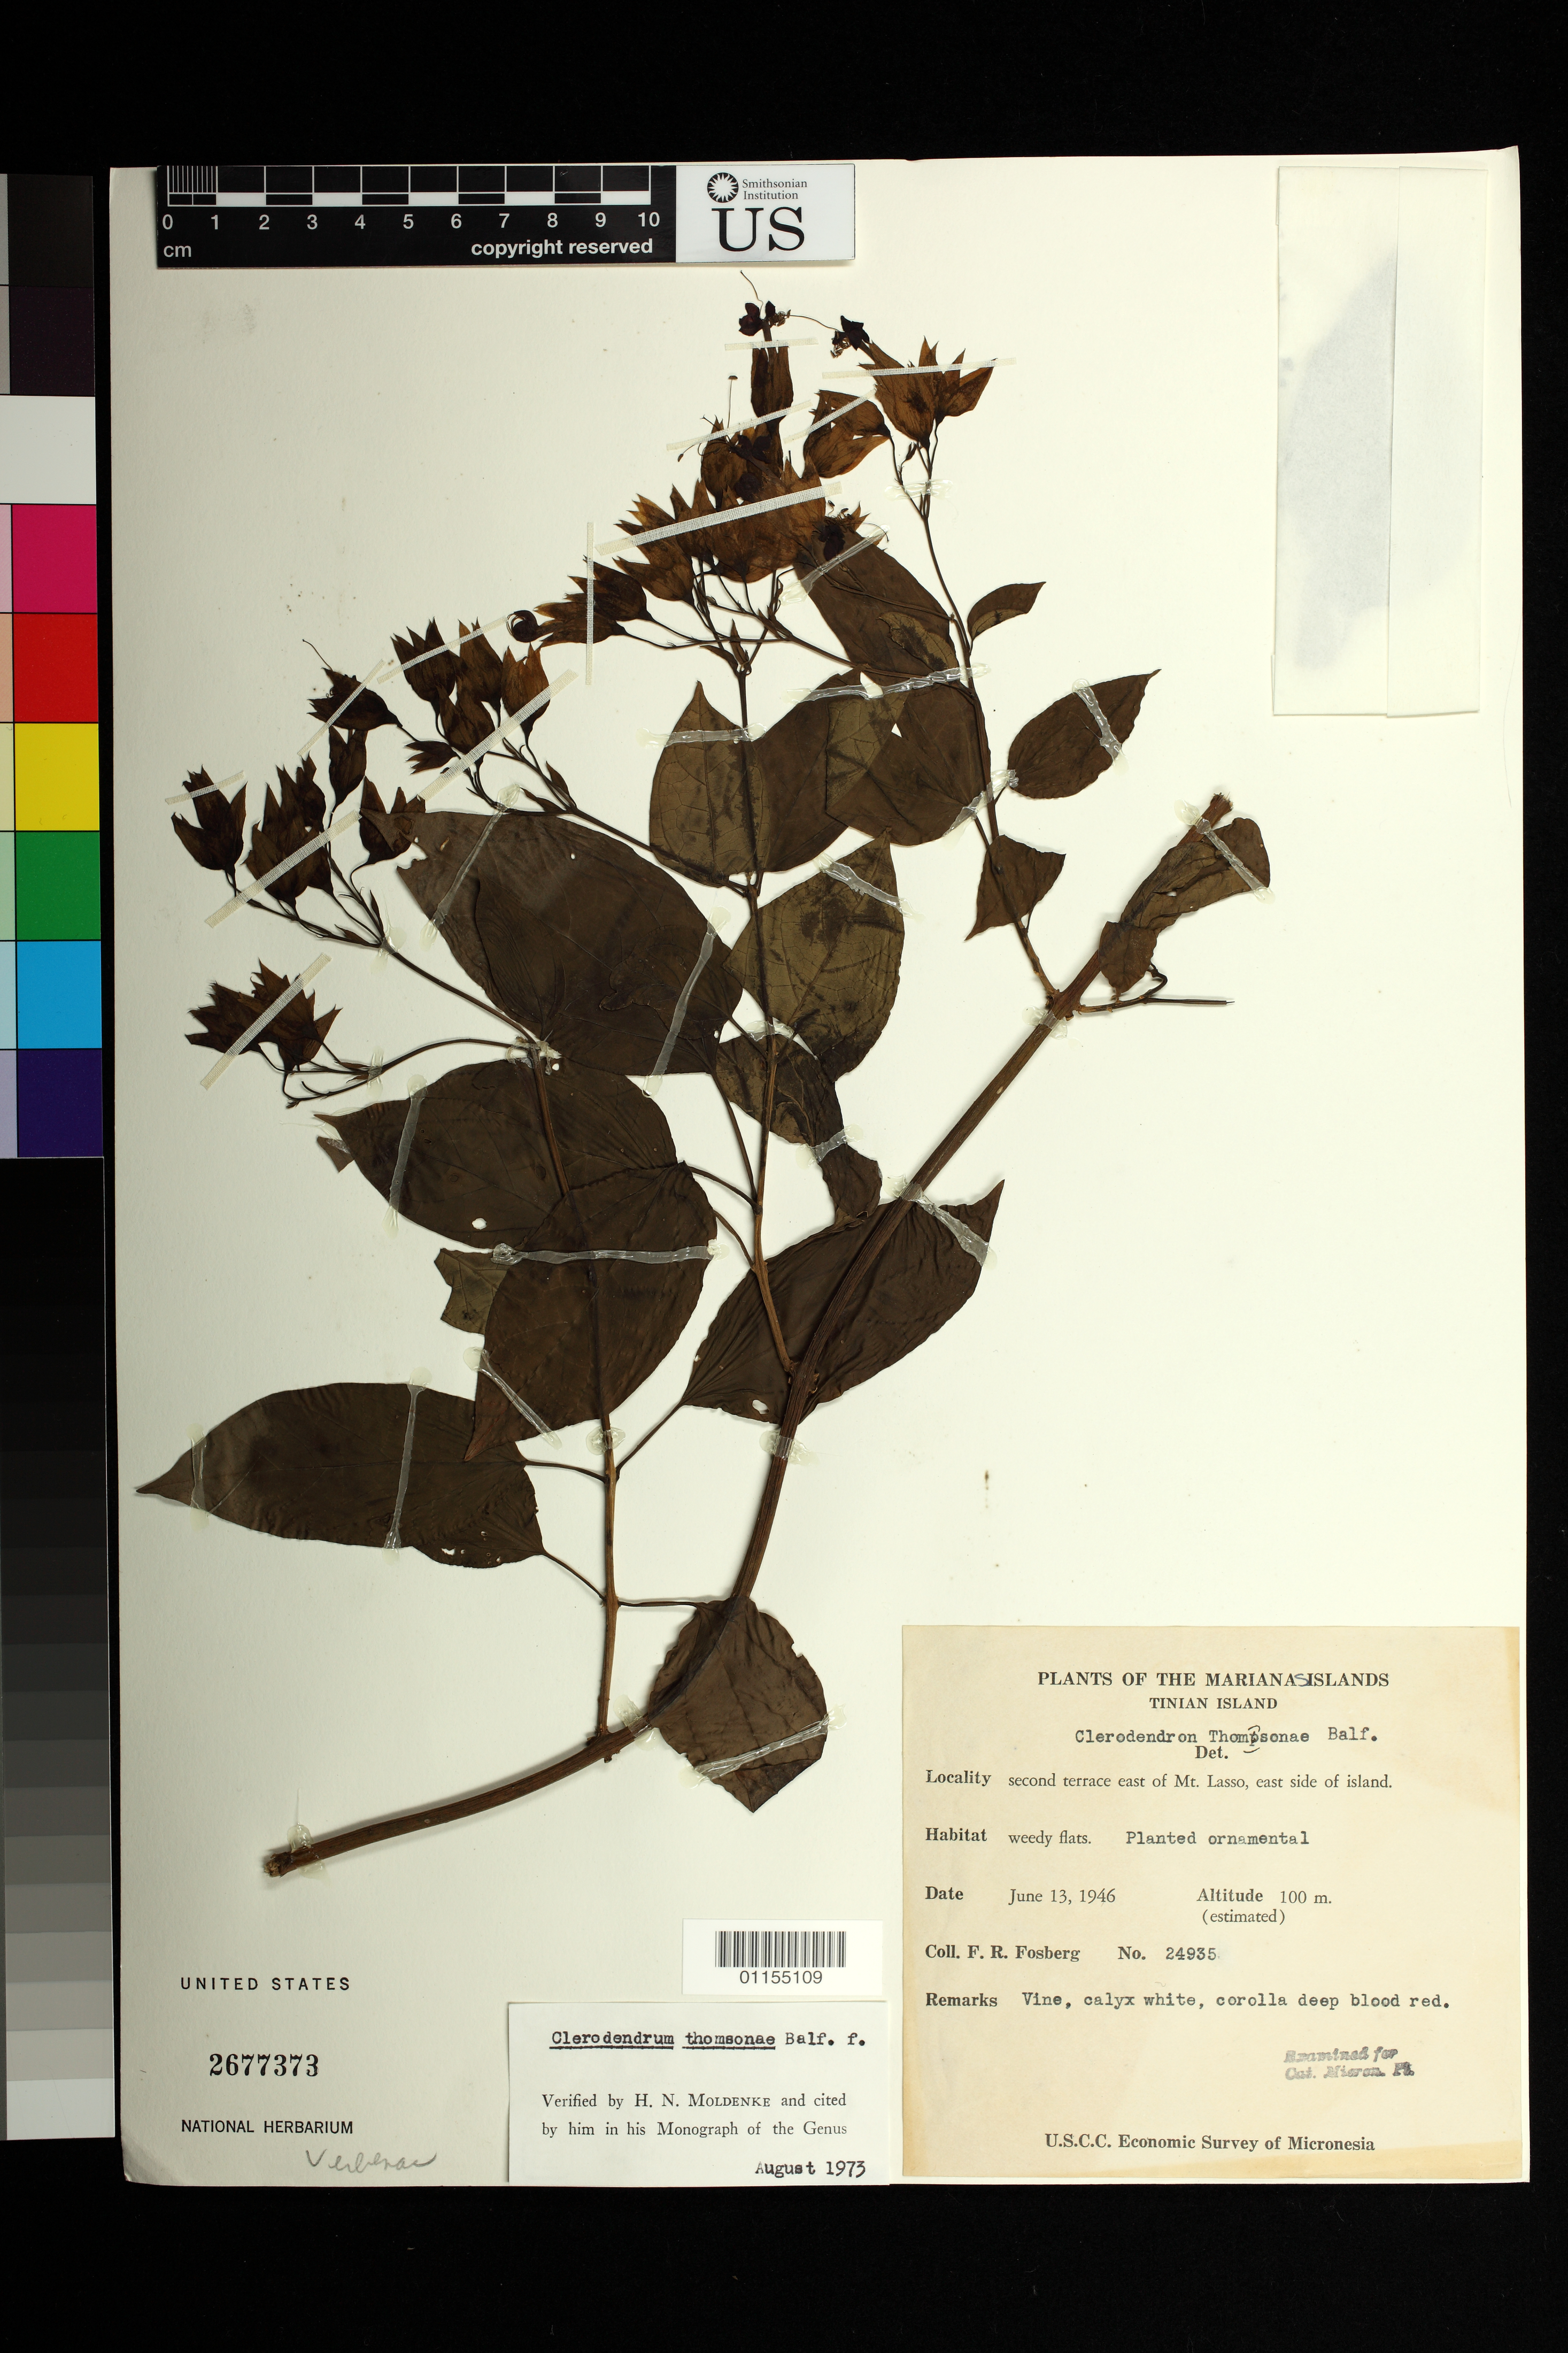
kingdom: Plantae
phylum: Tracheophyta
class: Magnoliopsida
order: Lamiales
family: Lamiaceae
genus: Clerodendrum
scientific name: Clerodendrum thomsoniae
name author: Balf.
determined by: Moldenke, H. N.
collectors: F. R. Fosberg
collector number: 24935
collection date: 1946-06-13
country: Northern Mariana Islands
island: Tinian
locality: Second terrace E of Mt. Lasso, E side of island, tinian Island, Marianas Islands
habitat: weedy flats.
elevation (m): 100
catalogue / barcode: US 2677373